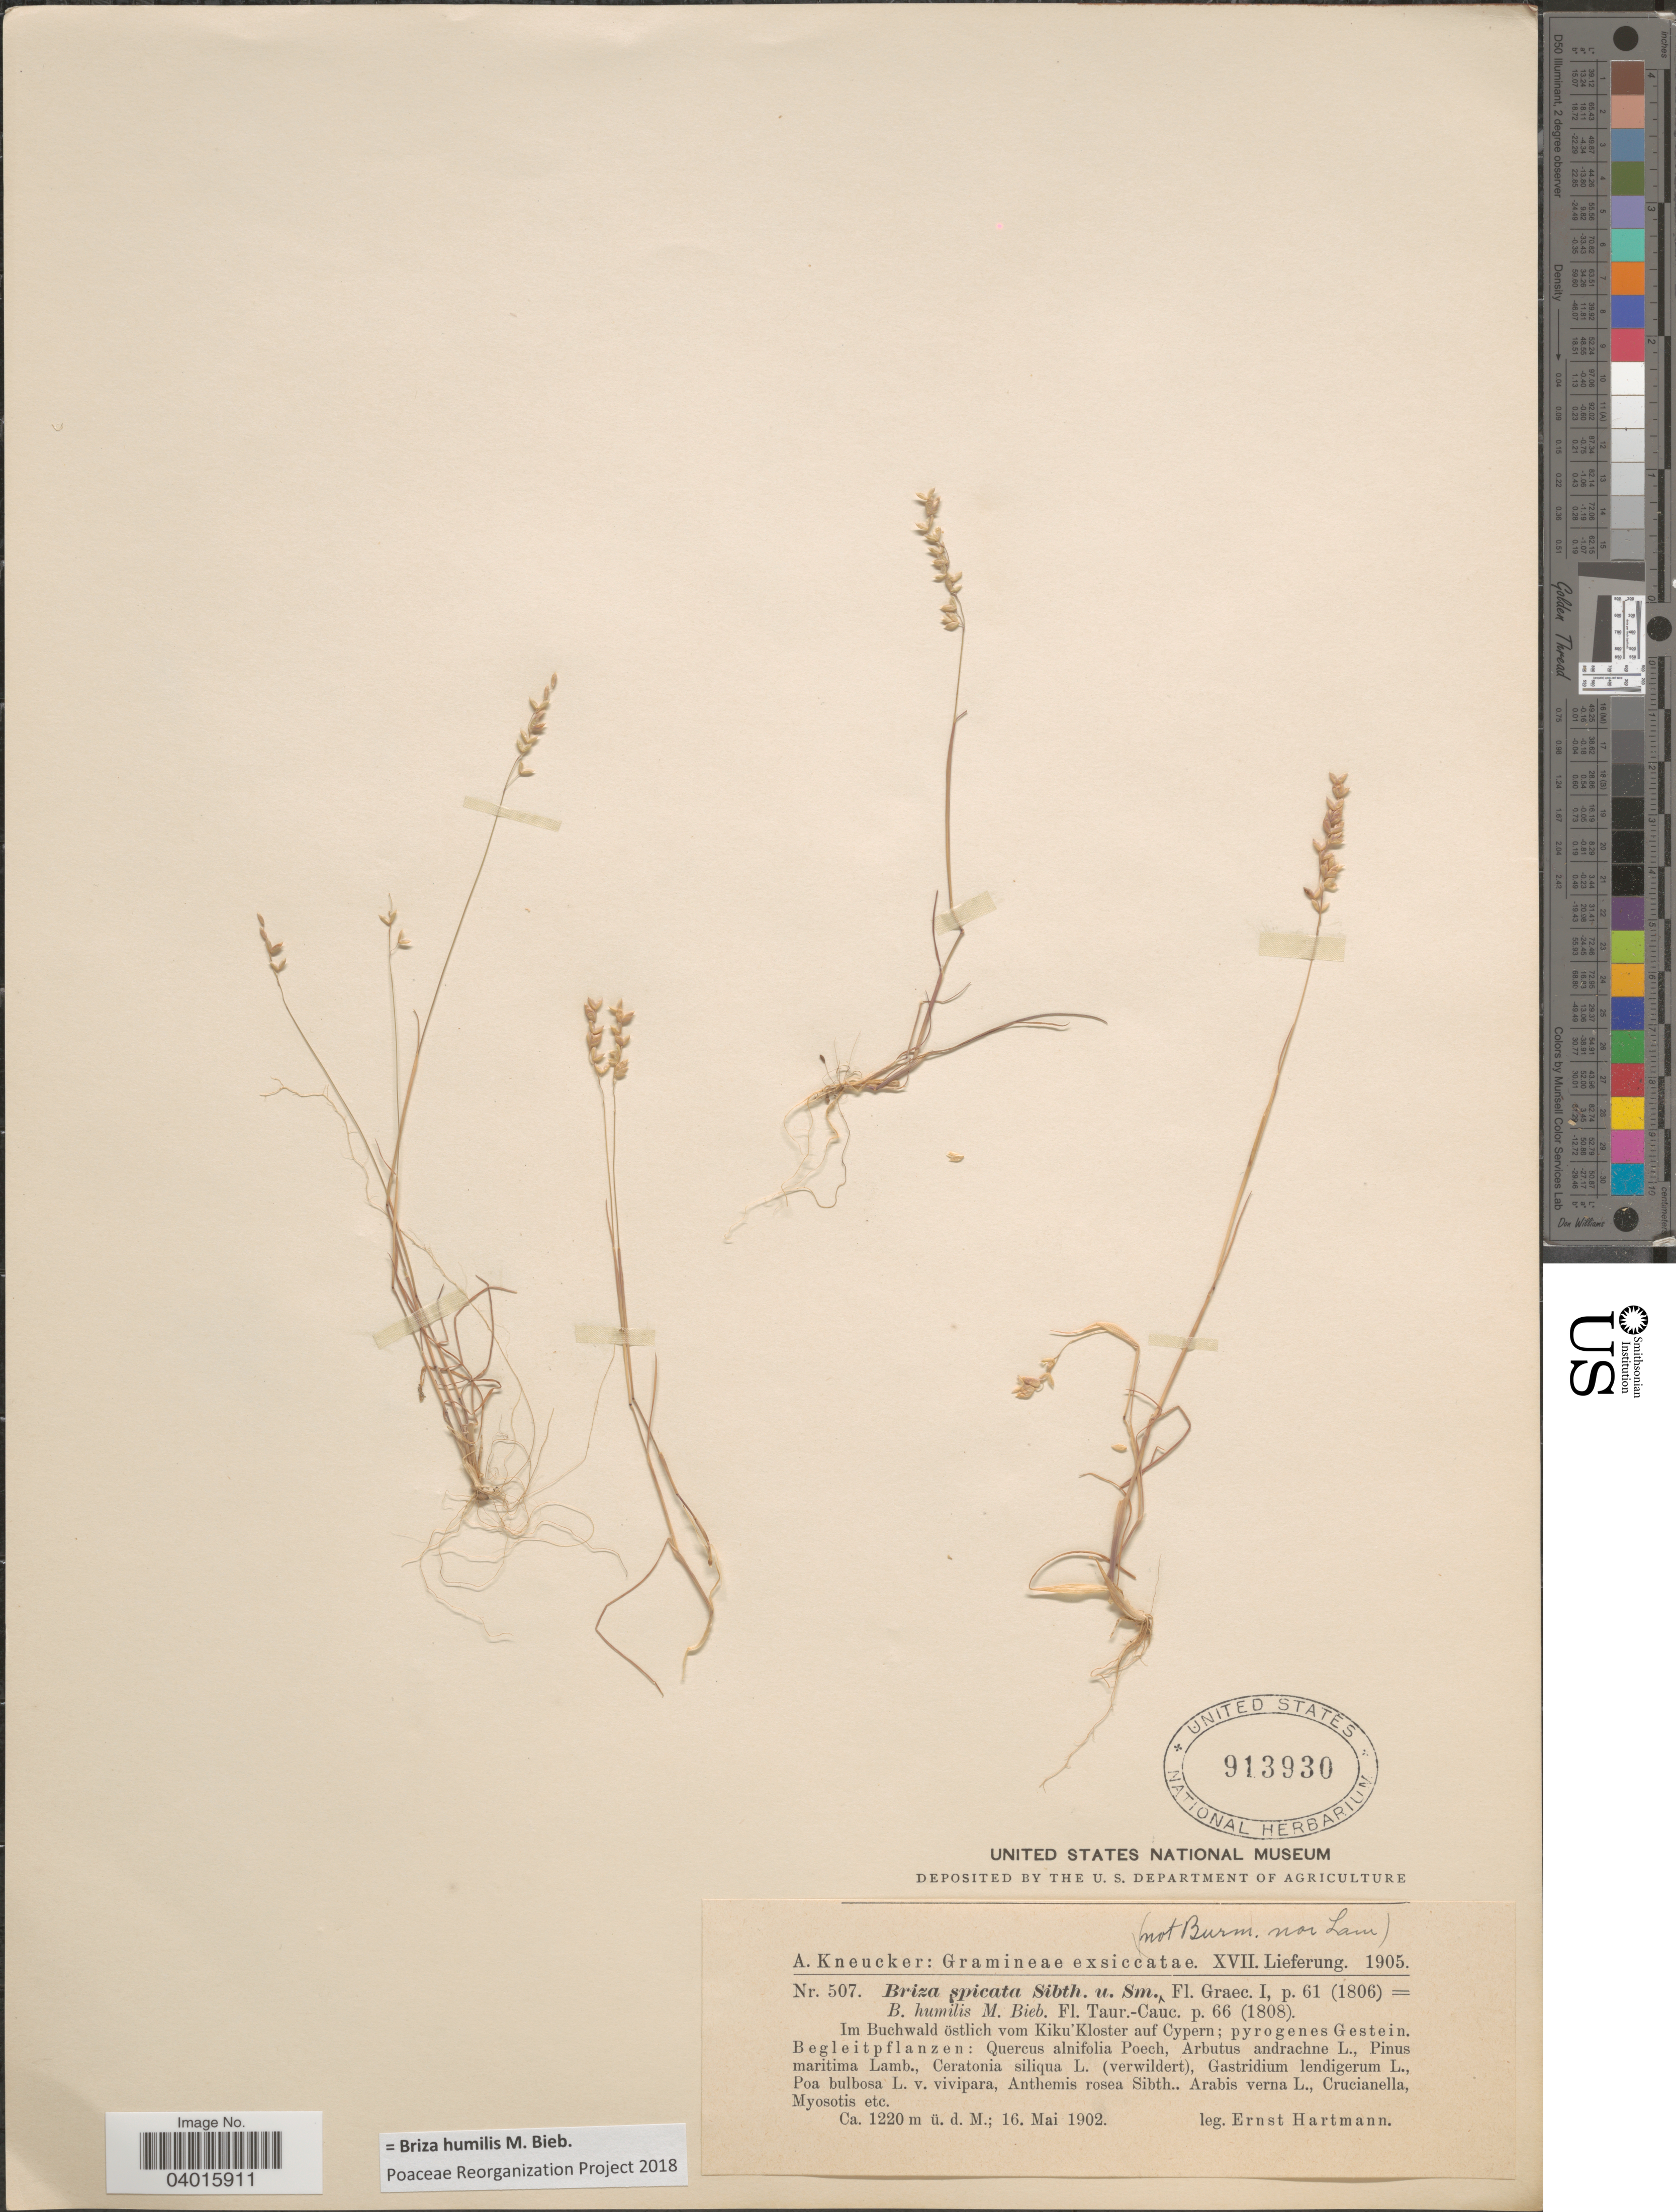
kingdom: Plantae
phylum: Tracheophyta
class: Liliopsida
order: Poales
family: Poaceae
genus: Briza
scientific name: Briza humilis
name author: M. Bieb.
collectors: E. Hartmann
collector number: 507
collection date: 1902-05-16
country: Cyprus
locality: Im Buchwald östlich vom Kiku'Kloster auf Cypern ; pyrogenes Gestein.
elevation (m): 1220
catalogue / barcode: US 913930